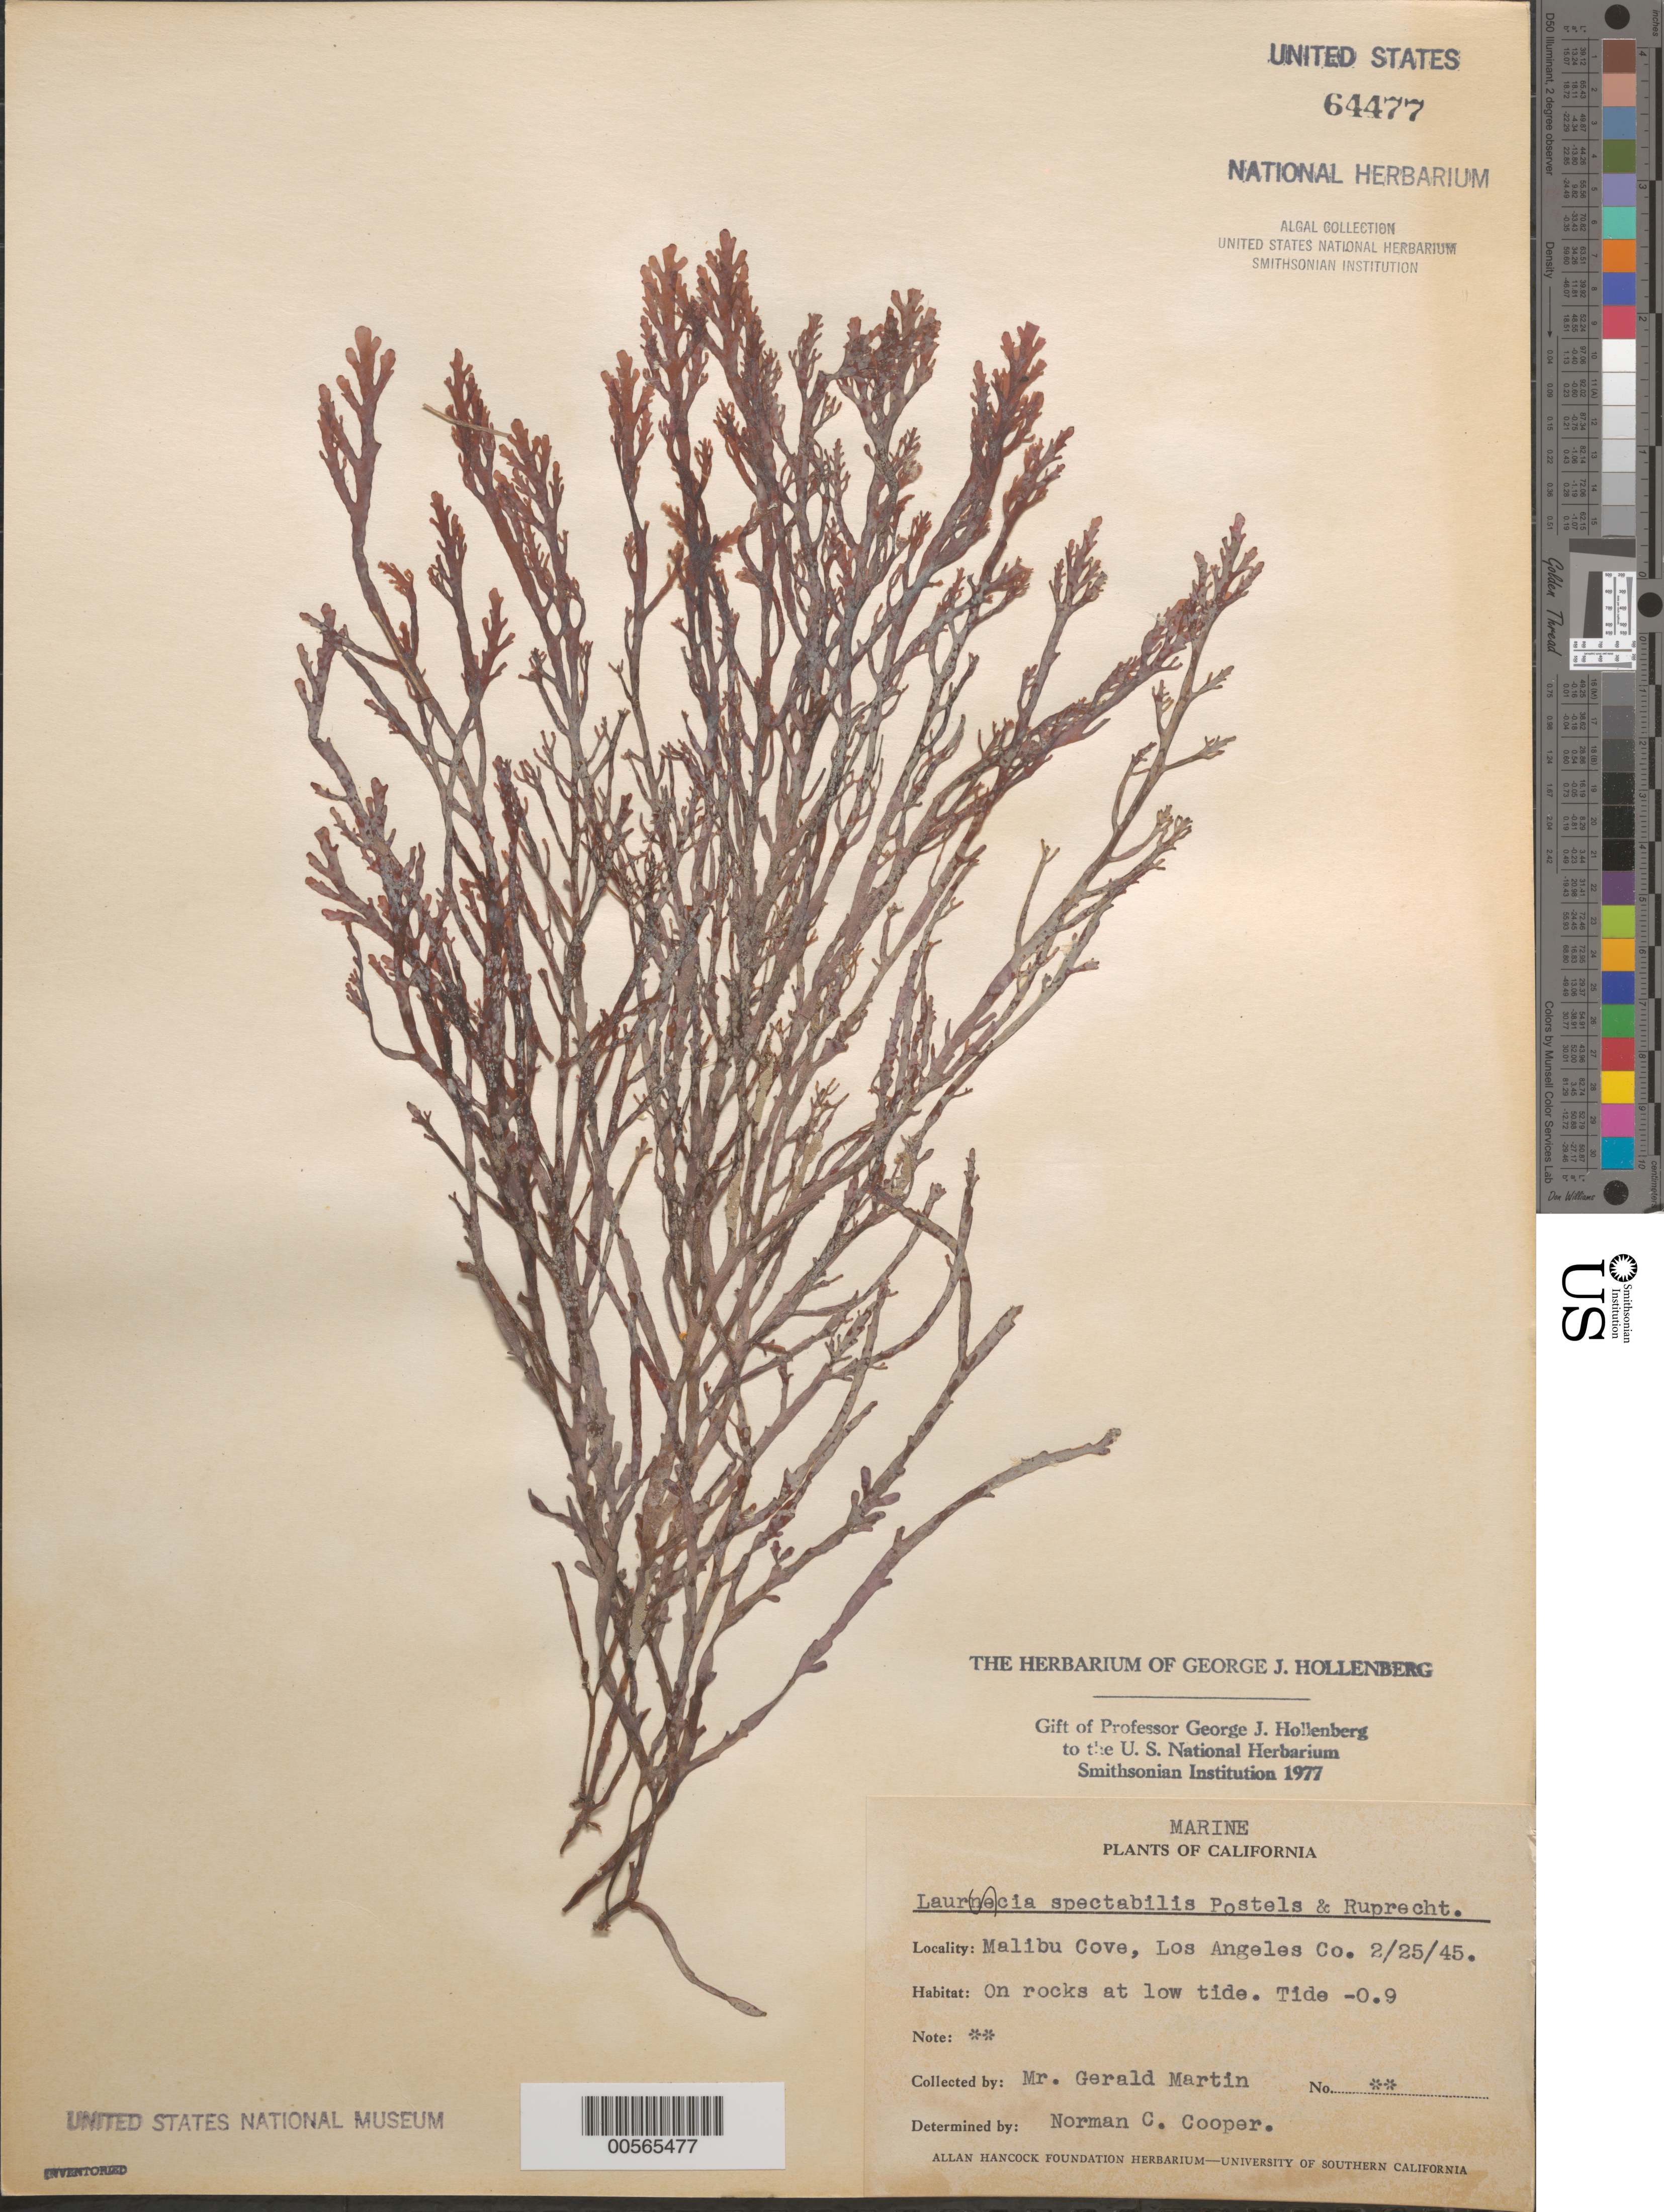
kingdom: Plantae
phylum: Rhodophyta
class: Florideophyceae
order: Ceramiales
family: Rhodomelaceae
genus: Osmundea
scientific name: Osmundea spectabilis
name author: (Postels & Rupr.) K.W. Nam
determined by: Algae name updating Project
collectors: G. Martin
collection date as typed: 25 Feb 1945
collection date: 1945-02-25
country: United States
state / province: California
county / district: Los Angeles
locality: Malibu Cove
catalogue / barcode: US 64477